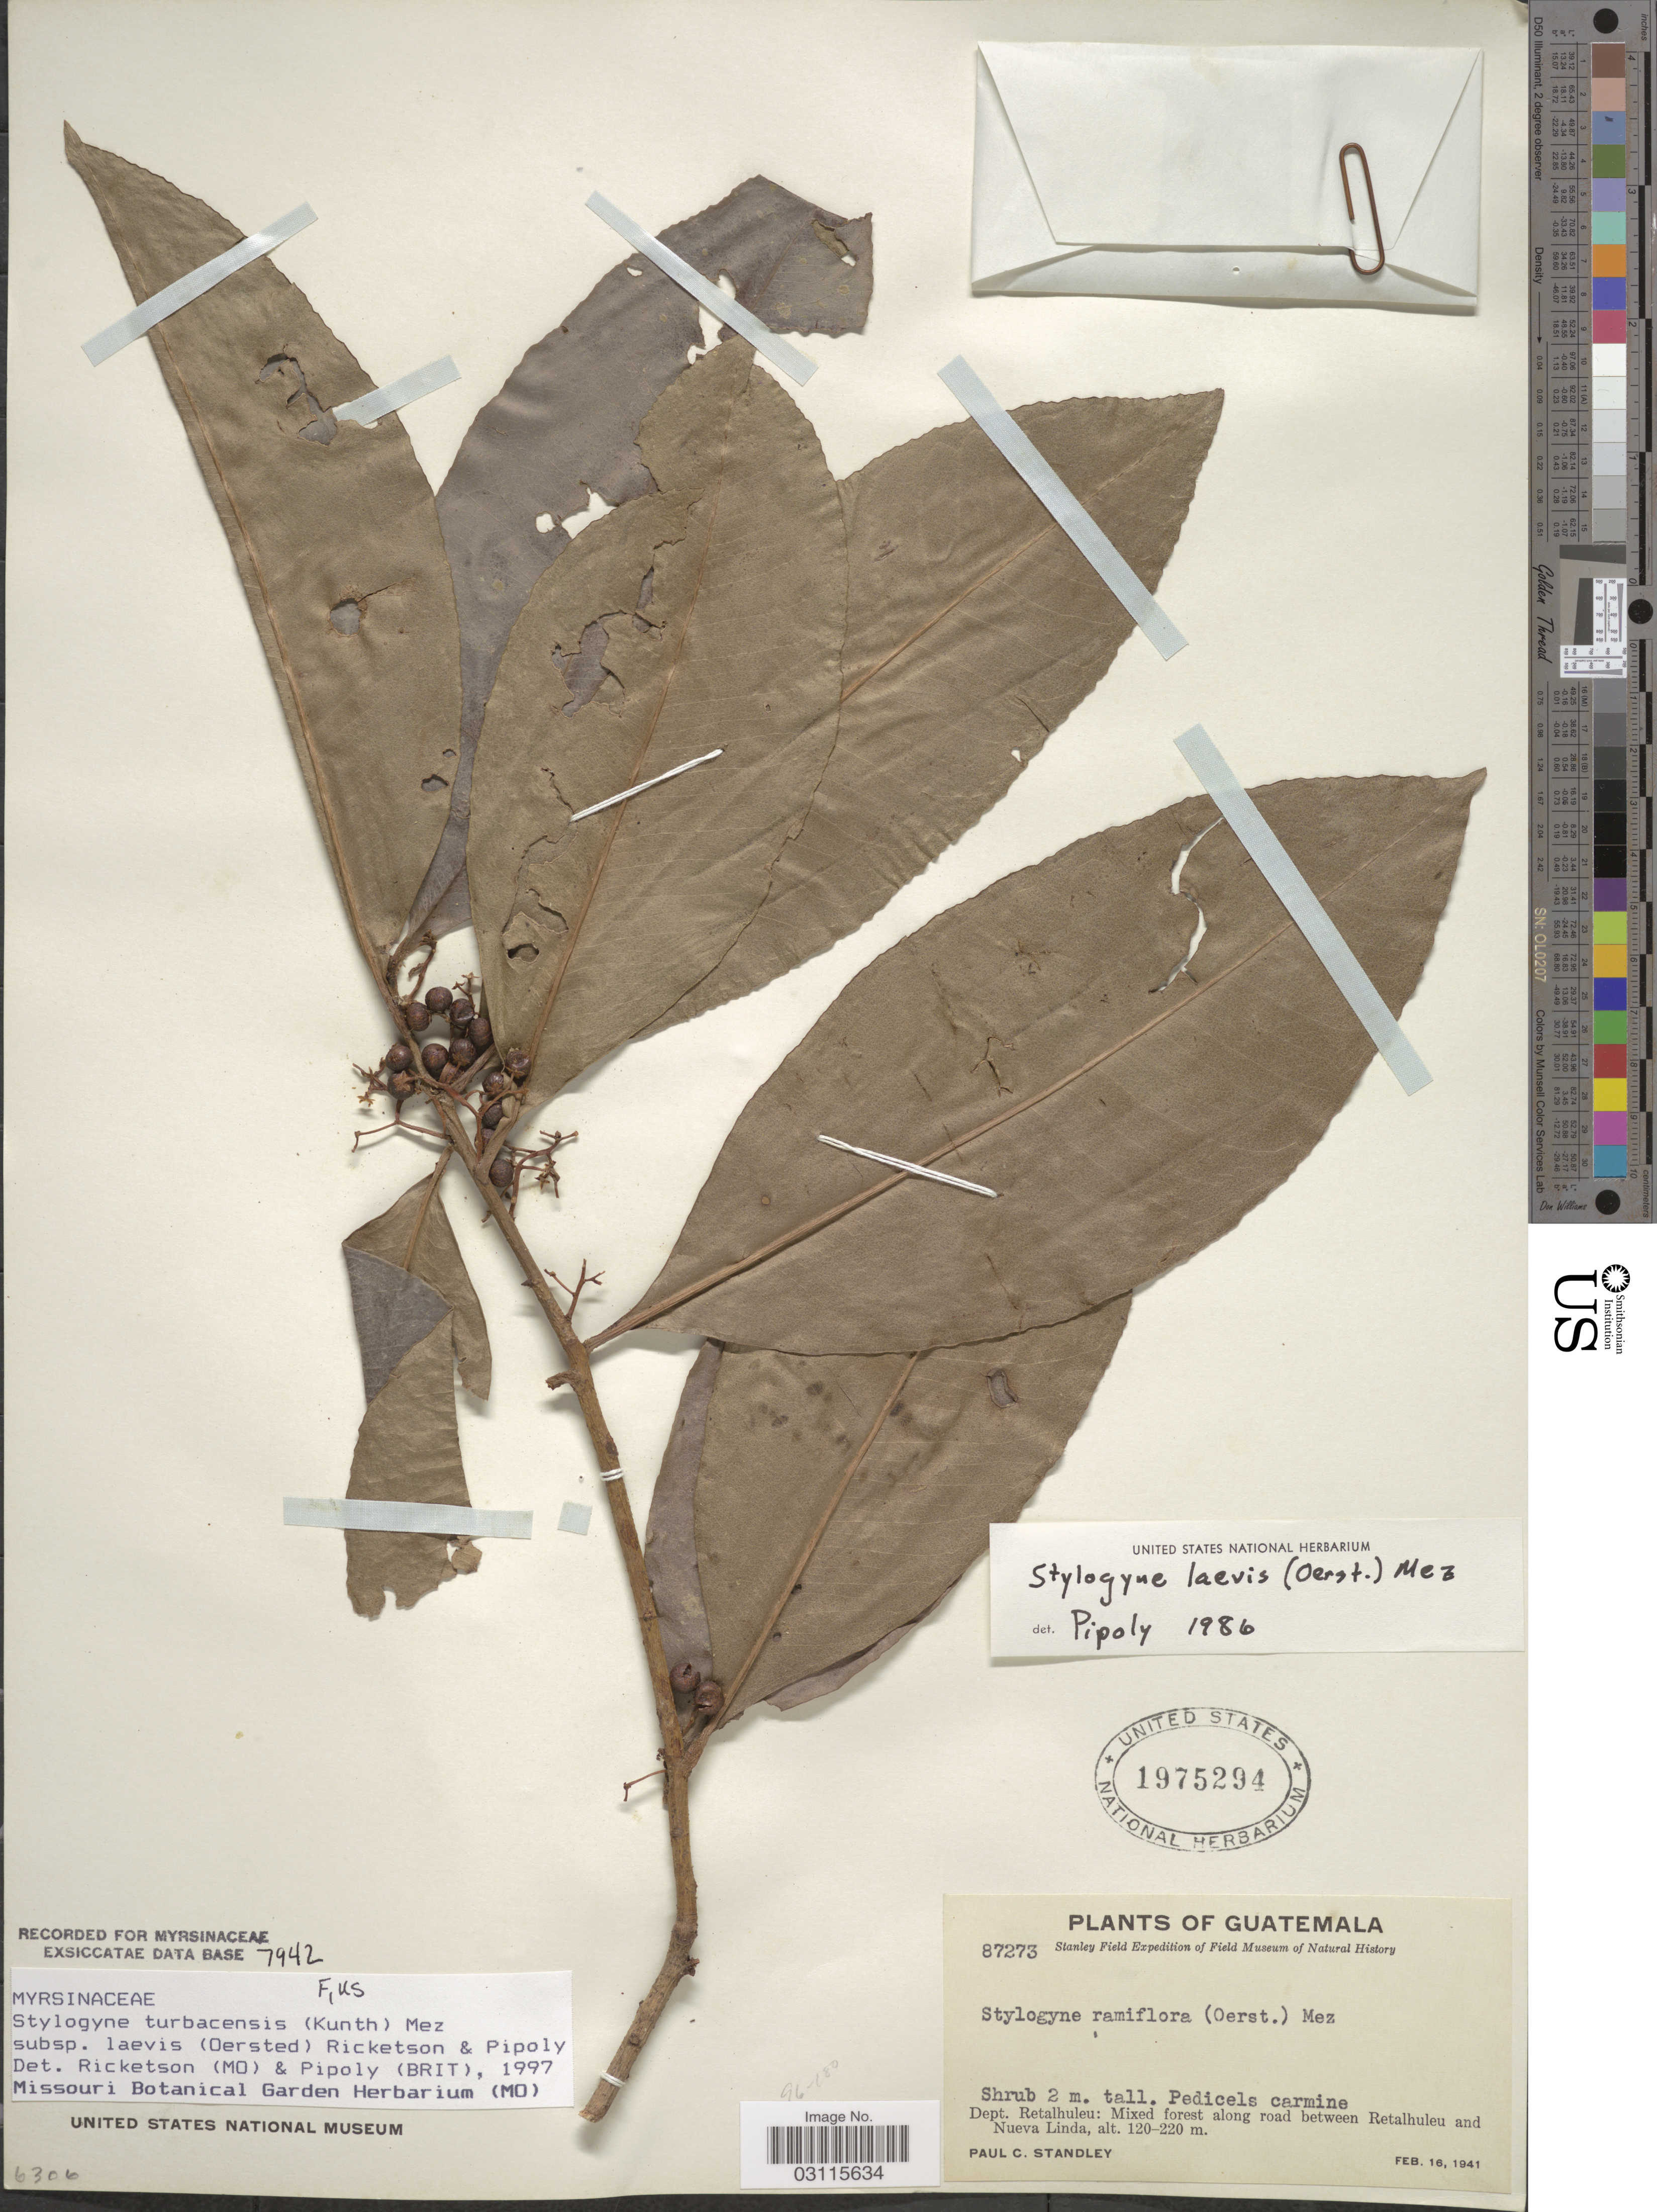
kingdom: Plantae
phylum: Tracheophyta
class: Magnoliopsida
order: Ericales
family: Primulaceae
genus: Stylogyne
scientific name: Stylogyne turbacensis subsp. laevis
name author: (Oerst.) Ricketson & Pipoly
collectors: P. C. Standley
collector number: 87273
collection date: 1941-02-16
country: Guatemala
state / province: Retalhuleu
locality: Dept. Retalhuleu: Mixed forest along road between Retalhuleu and Nueva Linda.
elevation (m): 120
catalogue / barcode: US 1975294